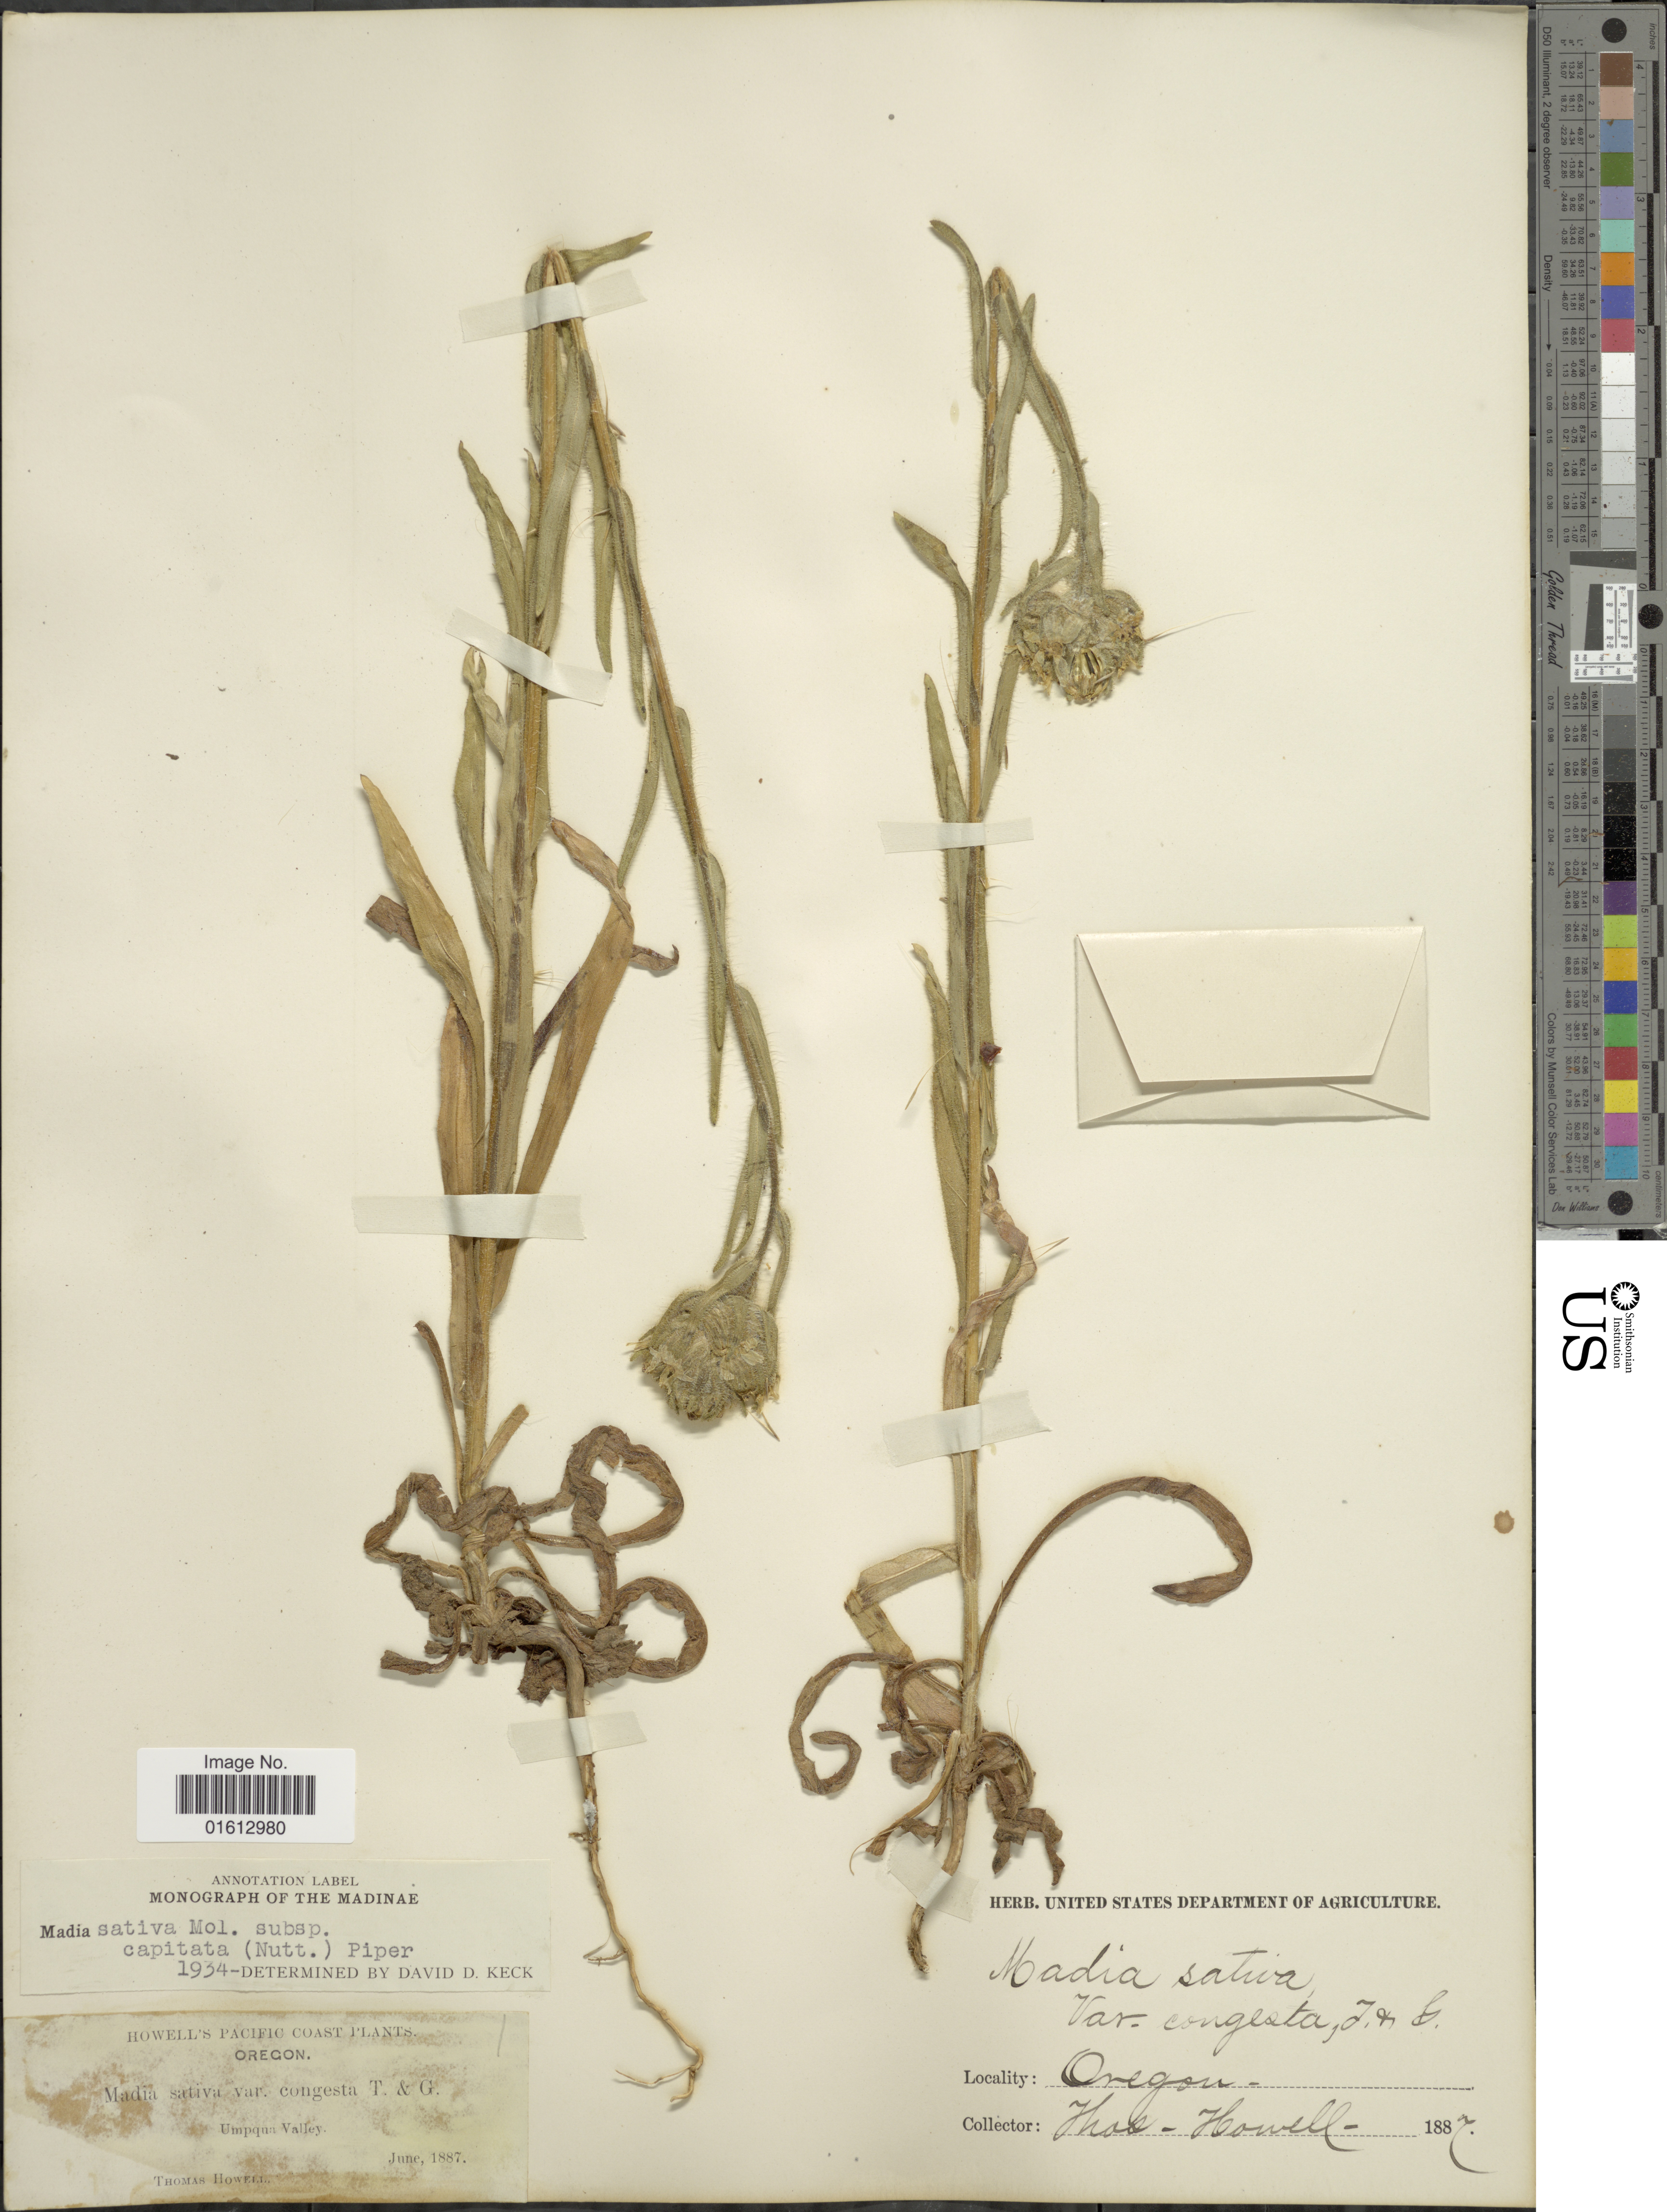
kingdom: Plantae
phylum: Tracheophyta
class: Magnoliopsida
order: Asterales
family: Asteraceae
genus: Madia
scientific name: Madia sativa subsp. capitata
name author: (Nutt.) Piper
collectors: T. Howell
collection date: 1887-06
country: United States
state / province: Oregon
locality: Oregon, Pacific Coast, Umpqua Valley.